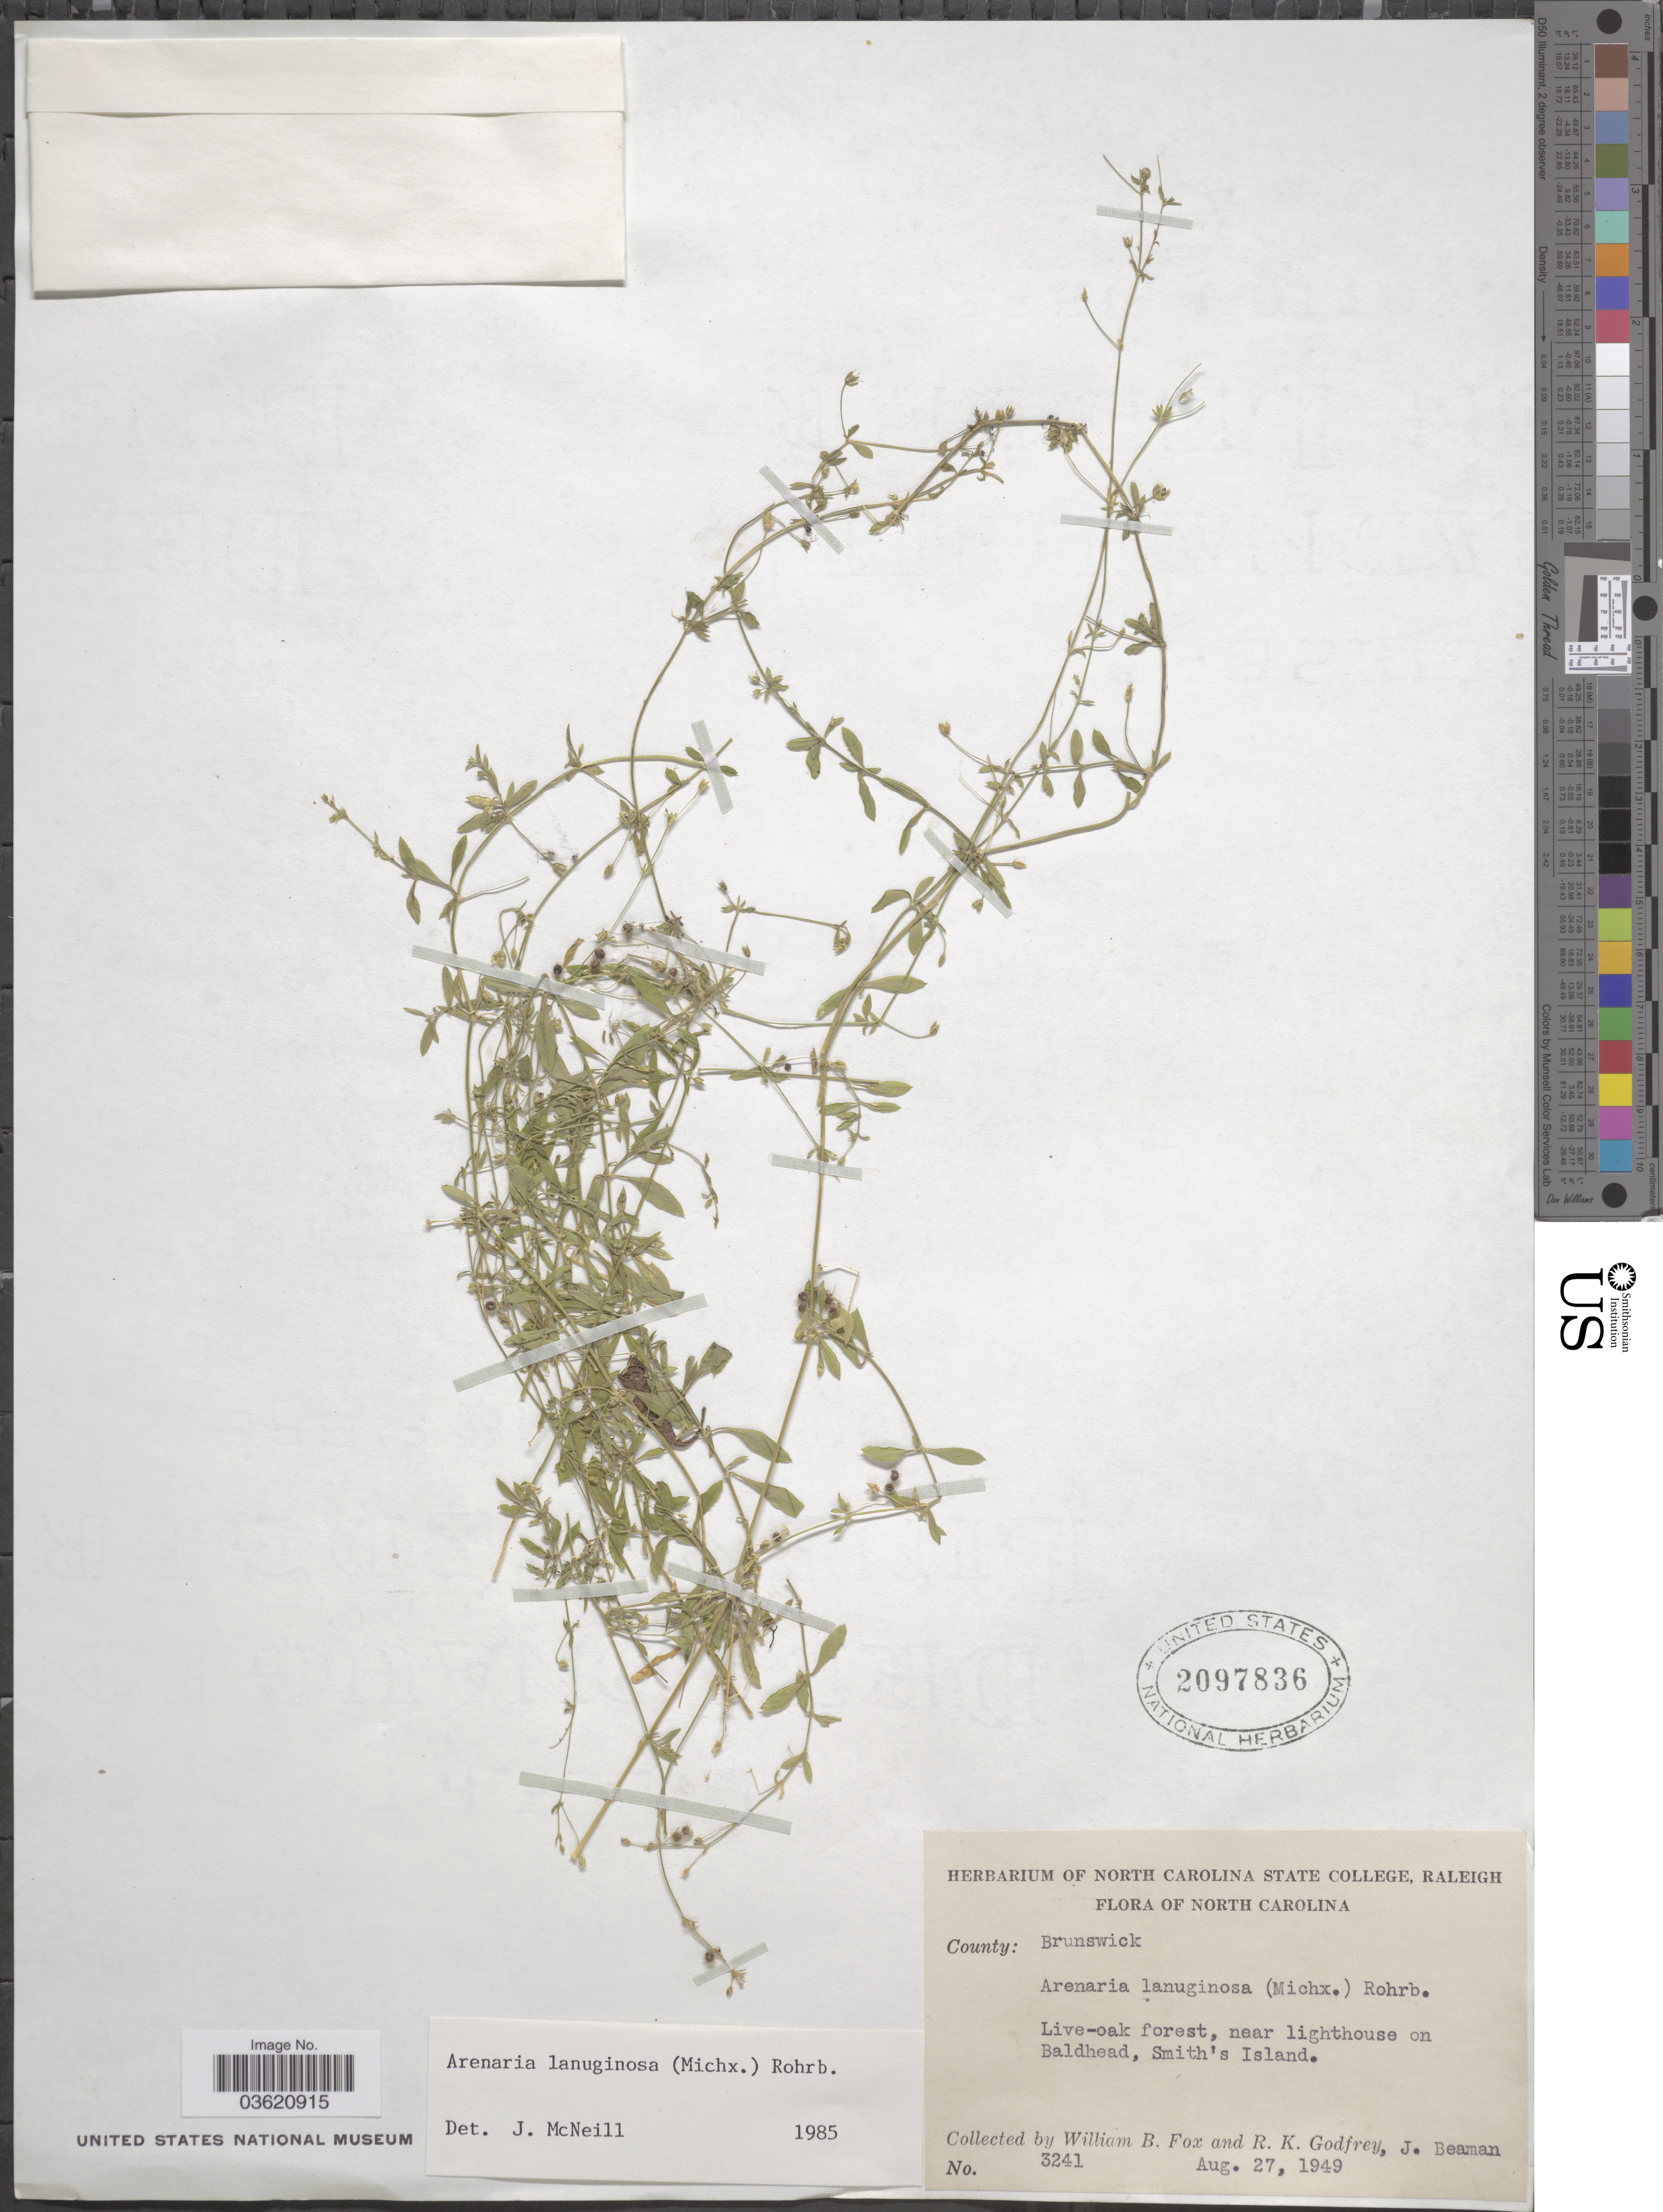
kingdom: Plantae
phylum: Tracheophyta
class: Magnoliopsida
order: Caryophyllales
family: Caryophyllaceae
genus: Arenaria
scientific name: Arenaria lanuginosa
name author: (Michx.) Rohrb.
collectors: W. B. Fox, R. K. Godfrey & J. H. Beaman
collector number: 3241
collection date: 1949-08-27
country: United States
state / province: North Carolina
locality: County: Brunswick. Near lighthouse on Baldhead, Smith's Island.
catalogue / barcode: US 2097836